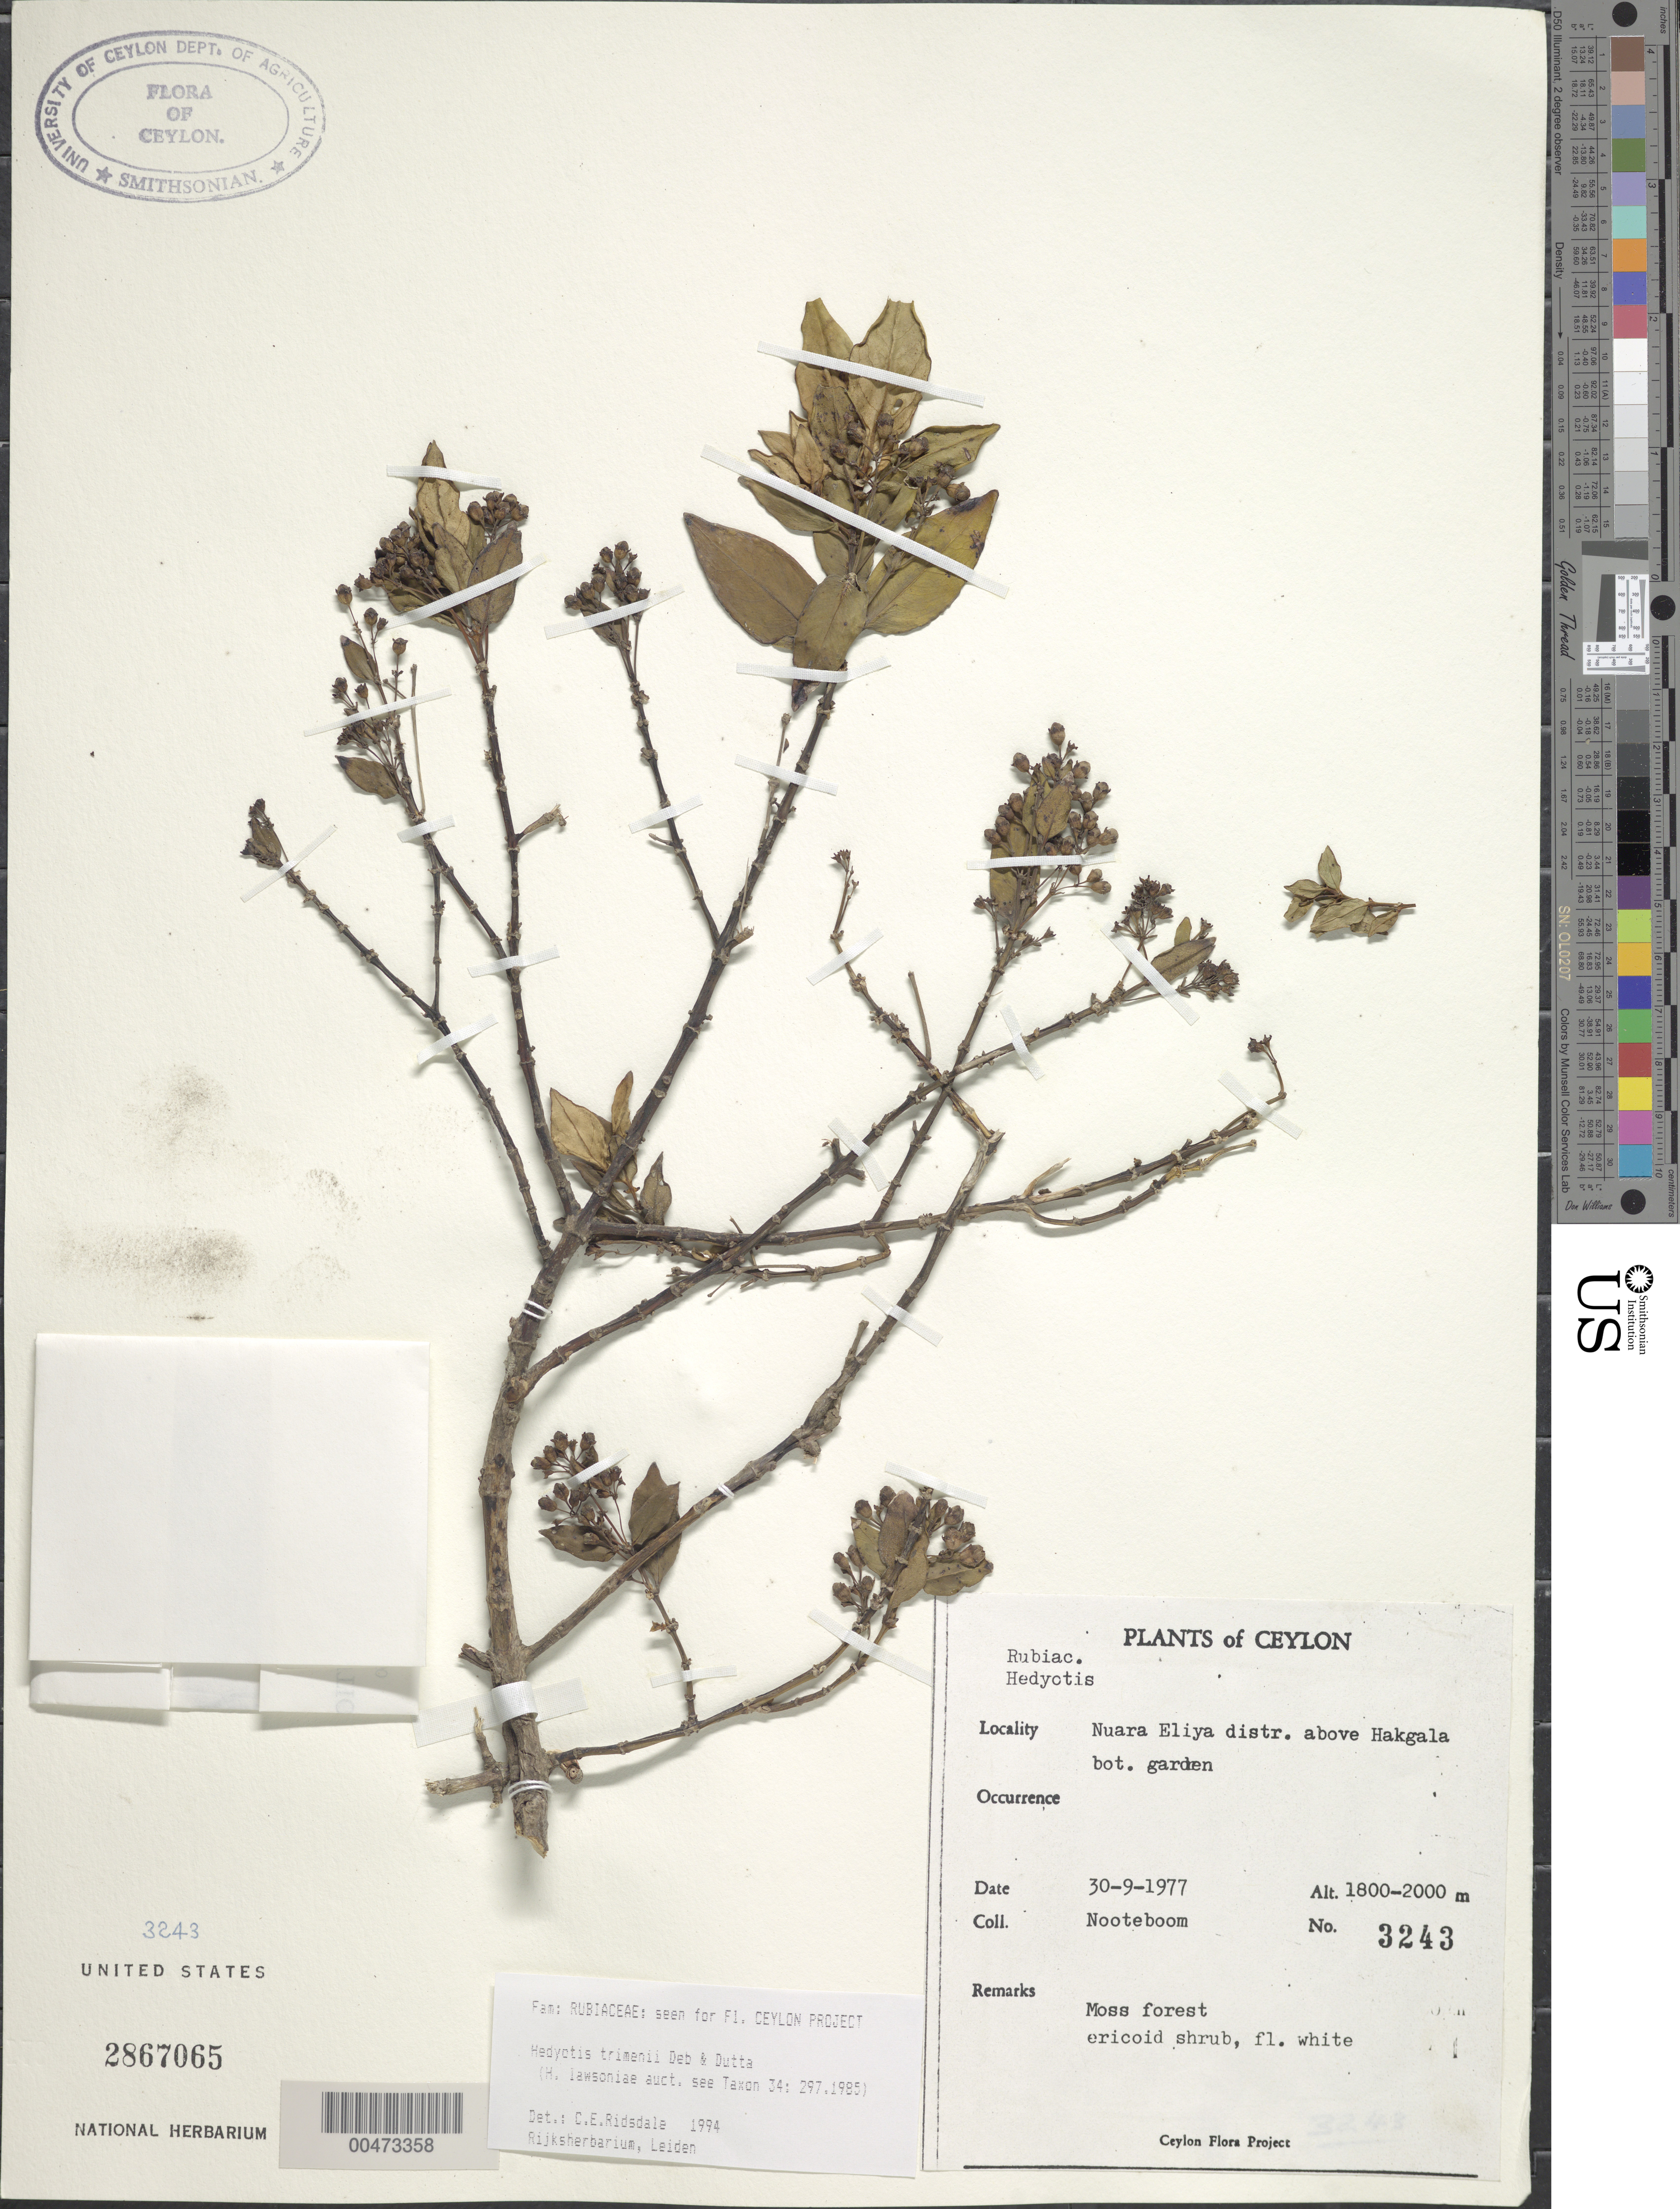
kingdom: Plantae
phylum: Tracheophyta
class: Magnoliopsida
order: Gentianales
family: Rubiaceae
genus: Hedyotis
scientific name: Hedyotis trimenii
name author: Deb & R. Dutta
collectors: H. P. Nooteboom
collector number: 3243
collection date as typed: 30 Sep 1977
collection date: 1977-09-30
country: Sri Lanka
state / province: Central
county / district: Nuwara Eliya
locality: Above Hakgala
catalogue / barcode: US 2867065